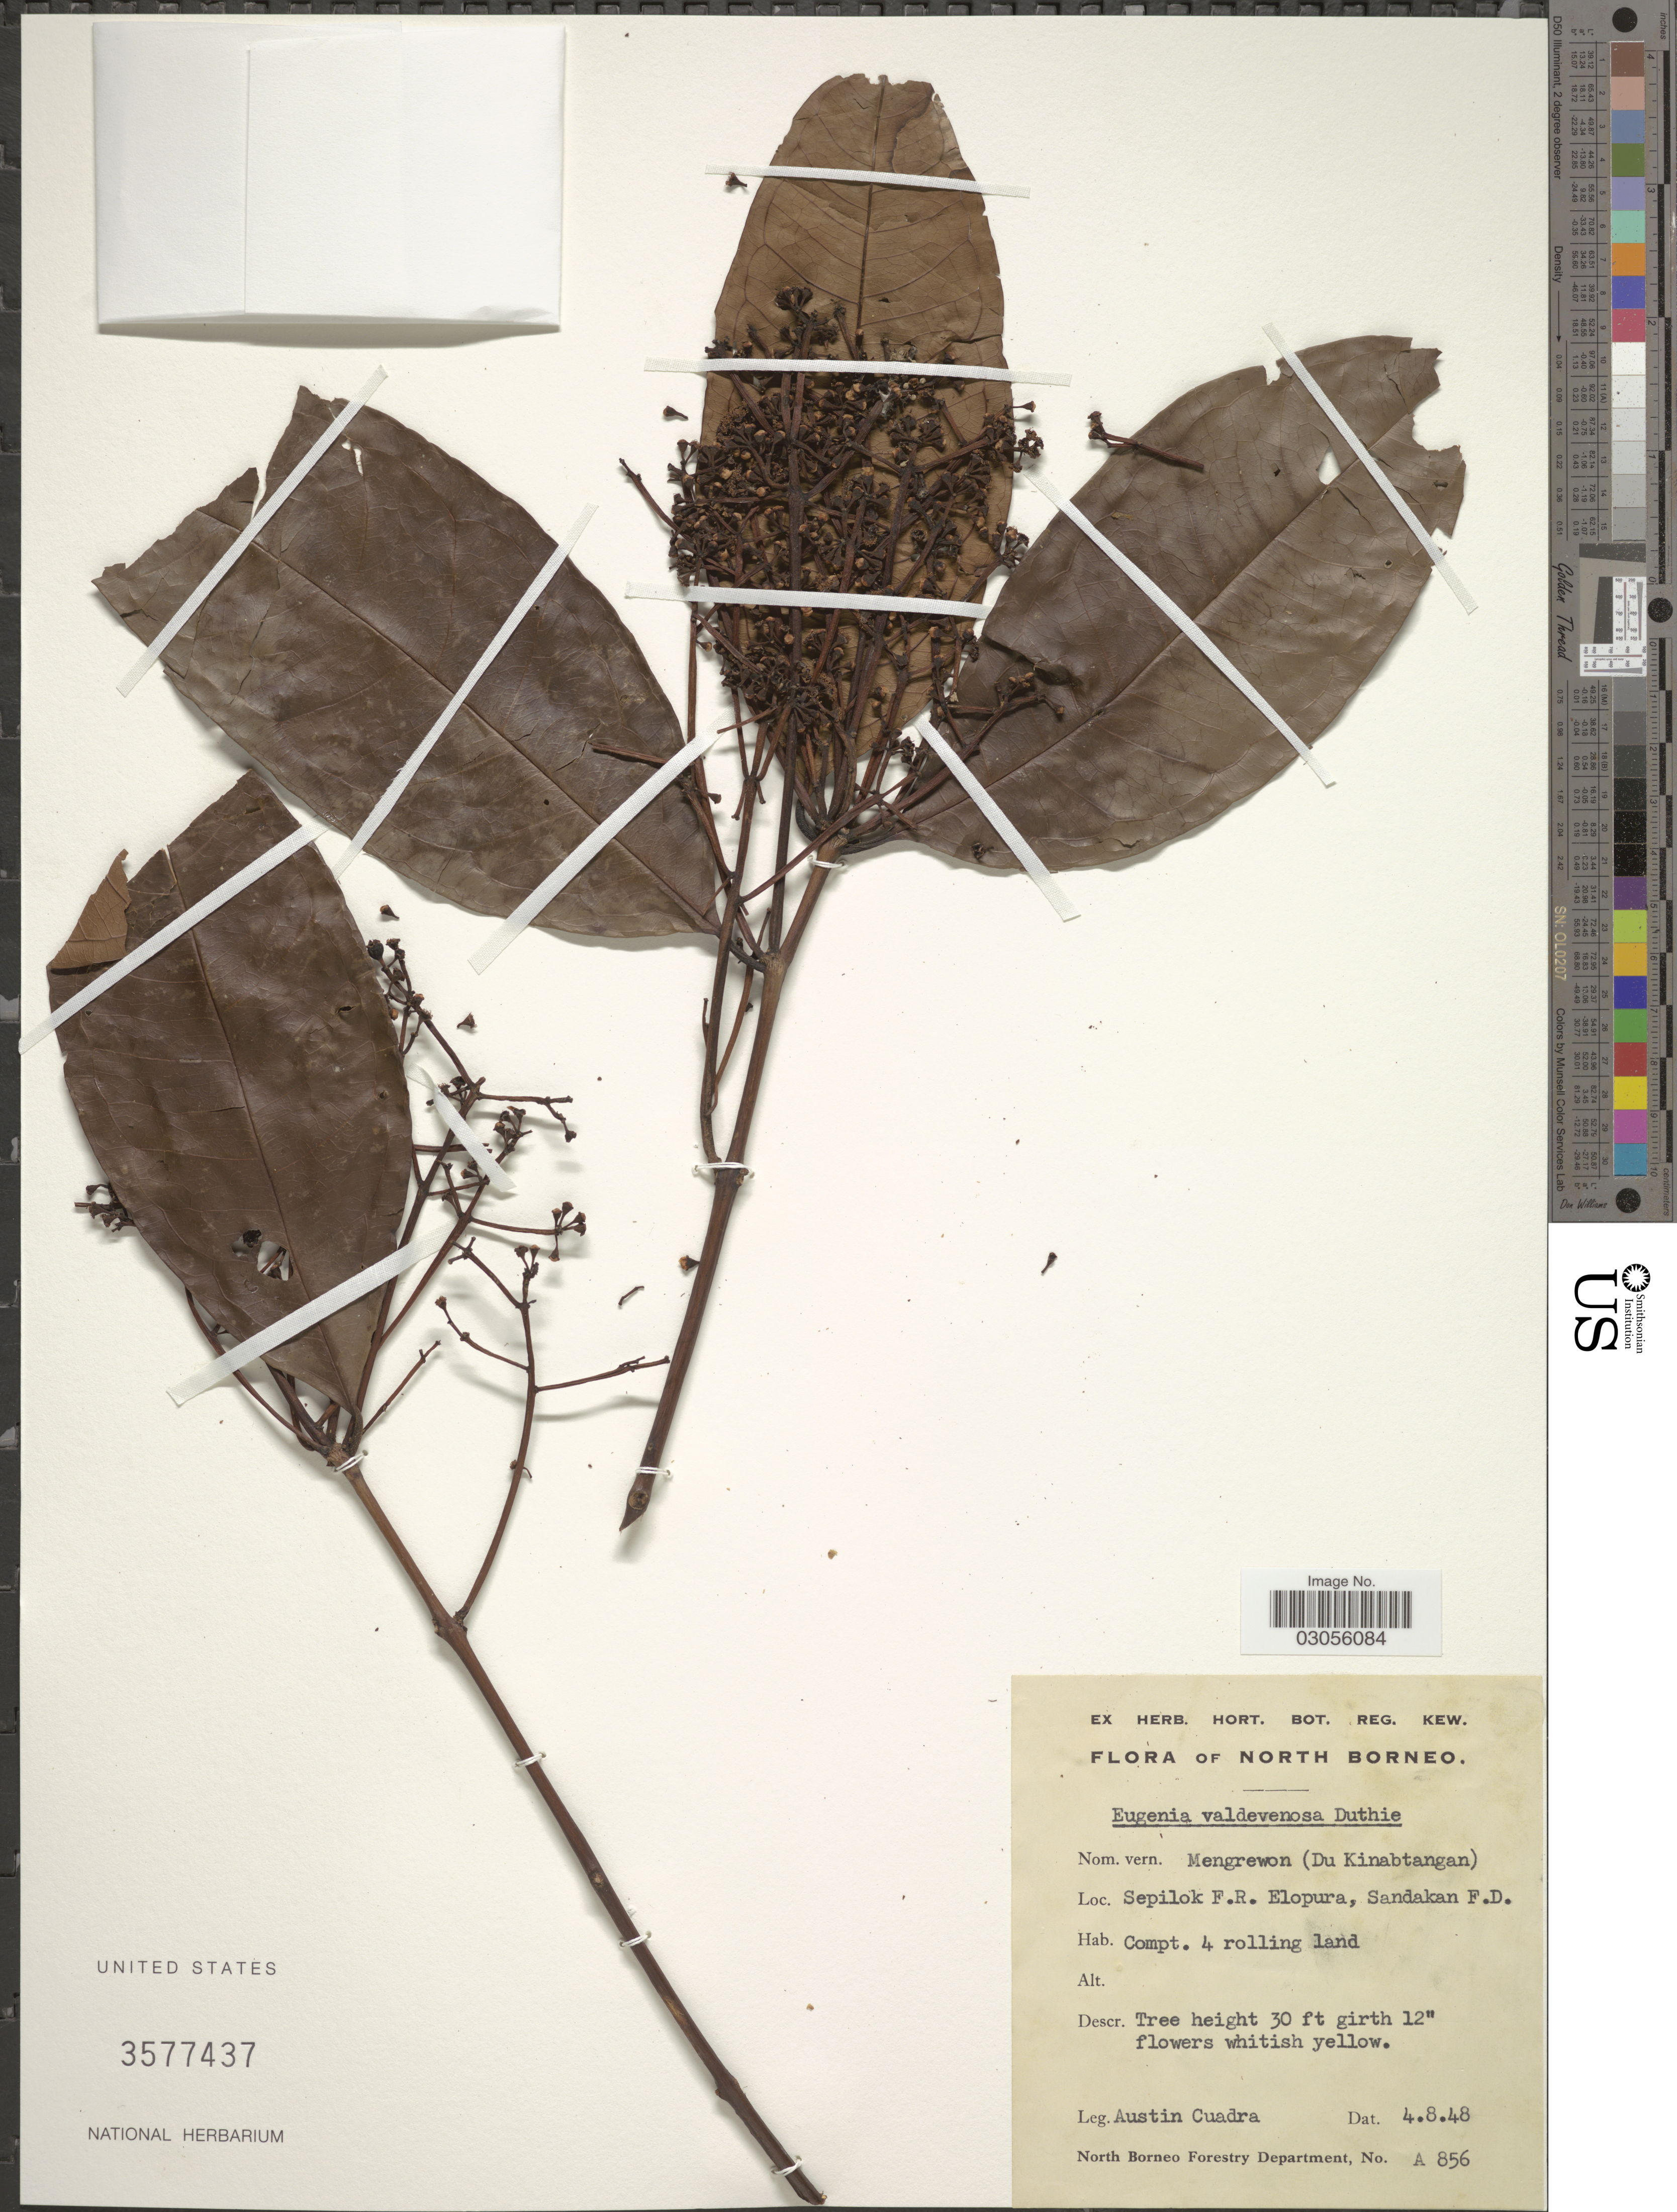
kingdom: Plantae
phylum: Tracheophyta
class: Magnoliopsida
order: Myrtales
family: Myrtaceae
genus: Syzygium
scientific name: Syzygium valdevenosum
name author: (Duthie) Merr. & L.M. Perry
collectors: A. Cuadra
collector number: A 856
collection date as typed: Transcribed d/m/y: 4/8/48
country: Malaysia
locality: North Borneo. Sepilok F.R. Elopura, Sandakan F.D. Compt. 4 rolling road.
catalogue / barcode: US 3577437